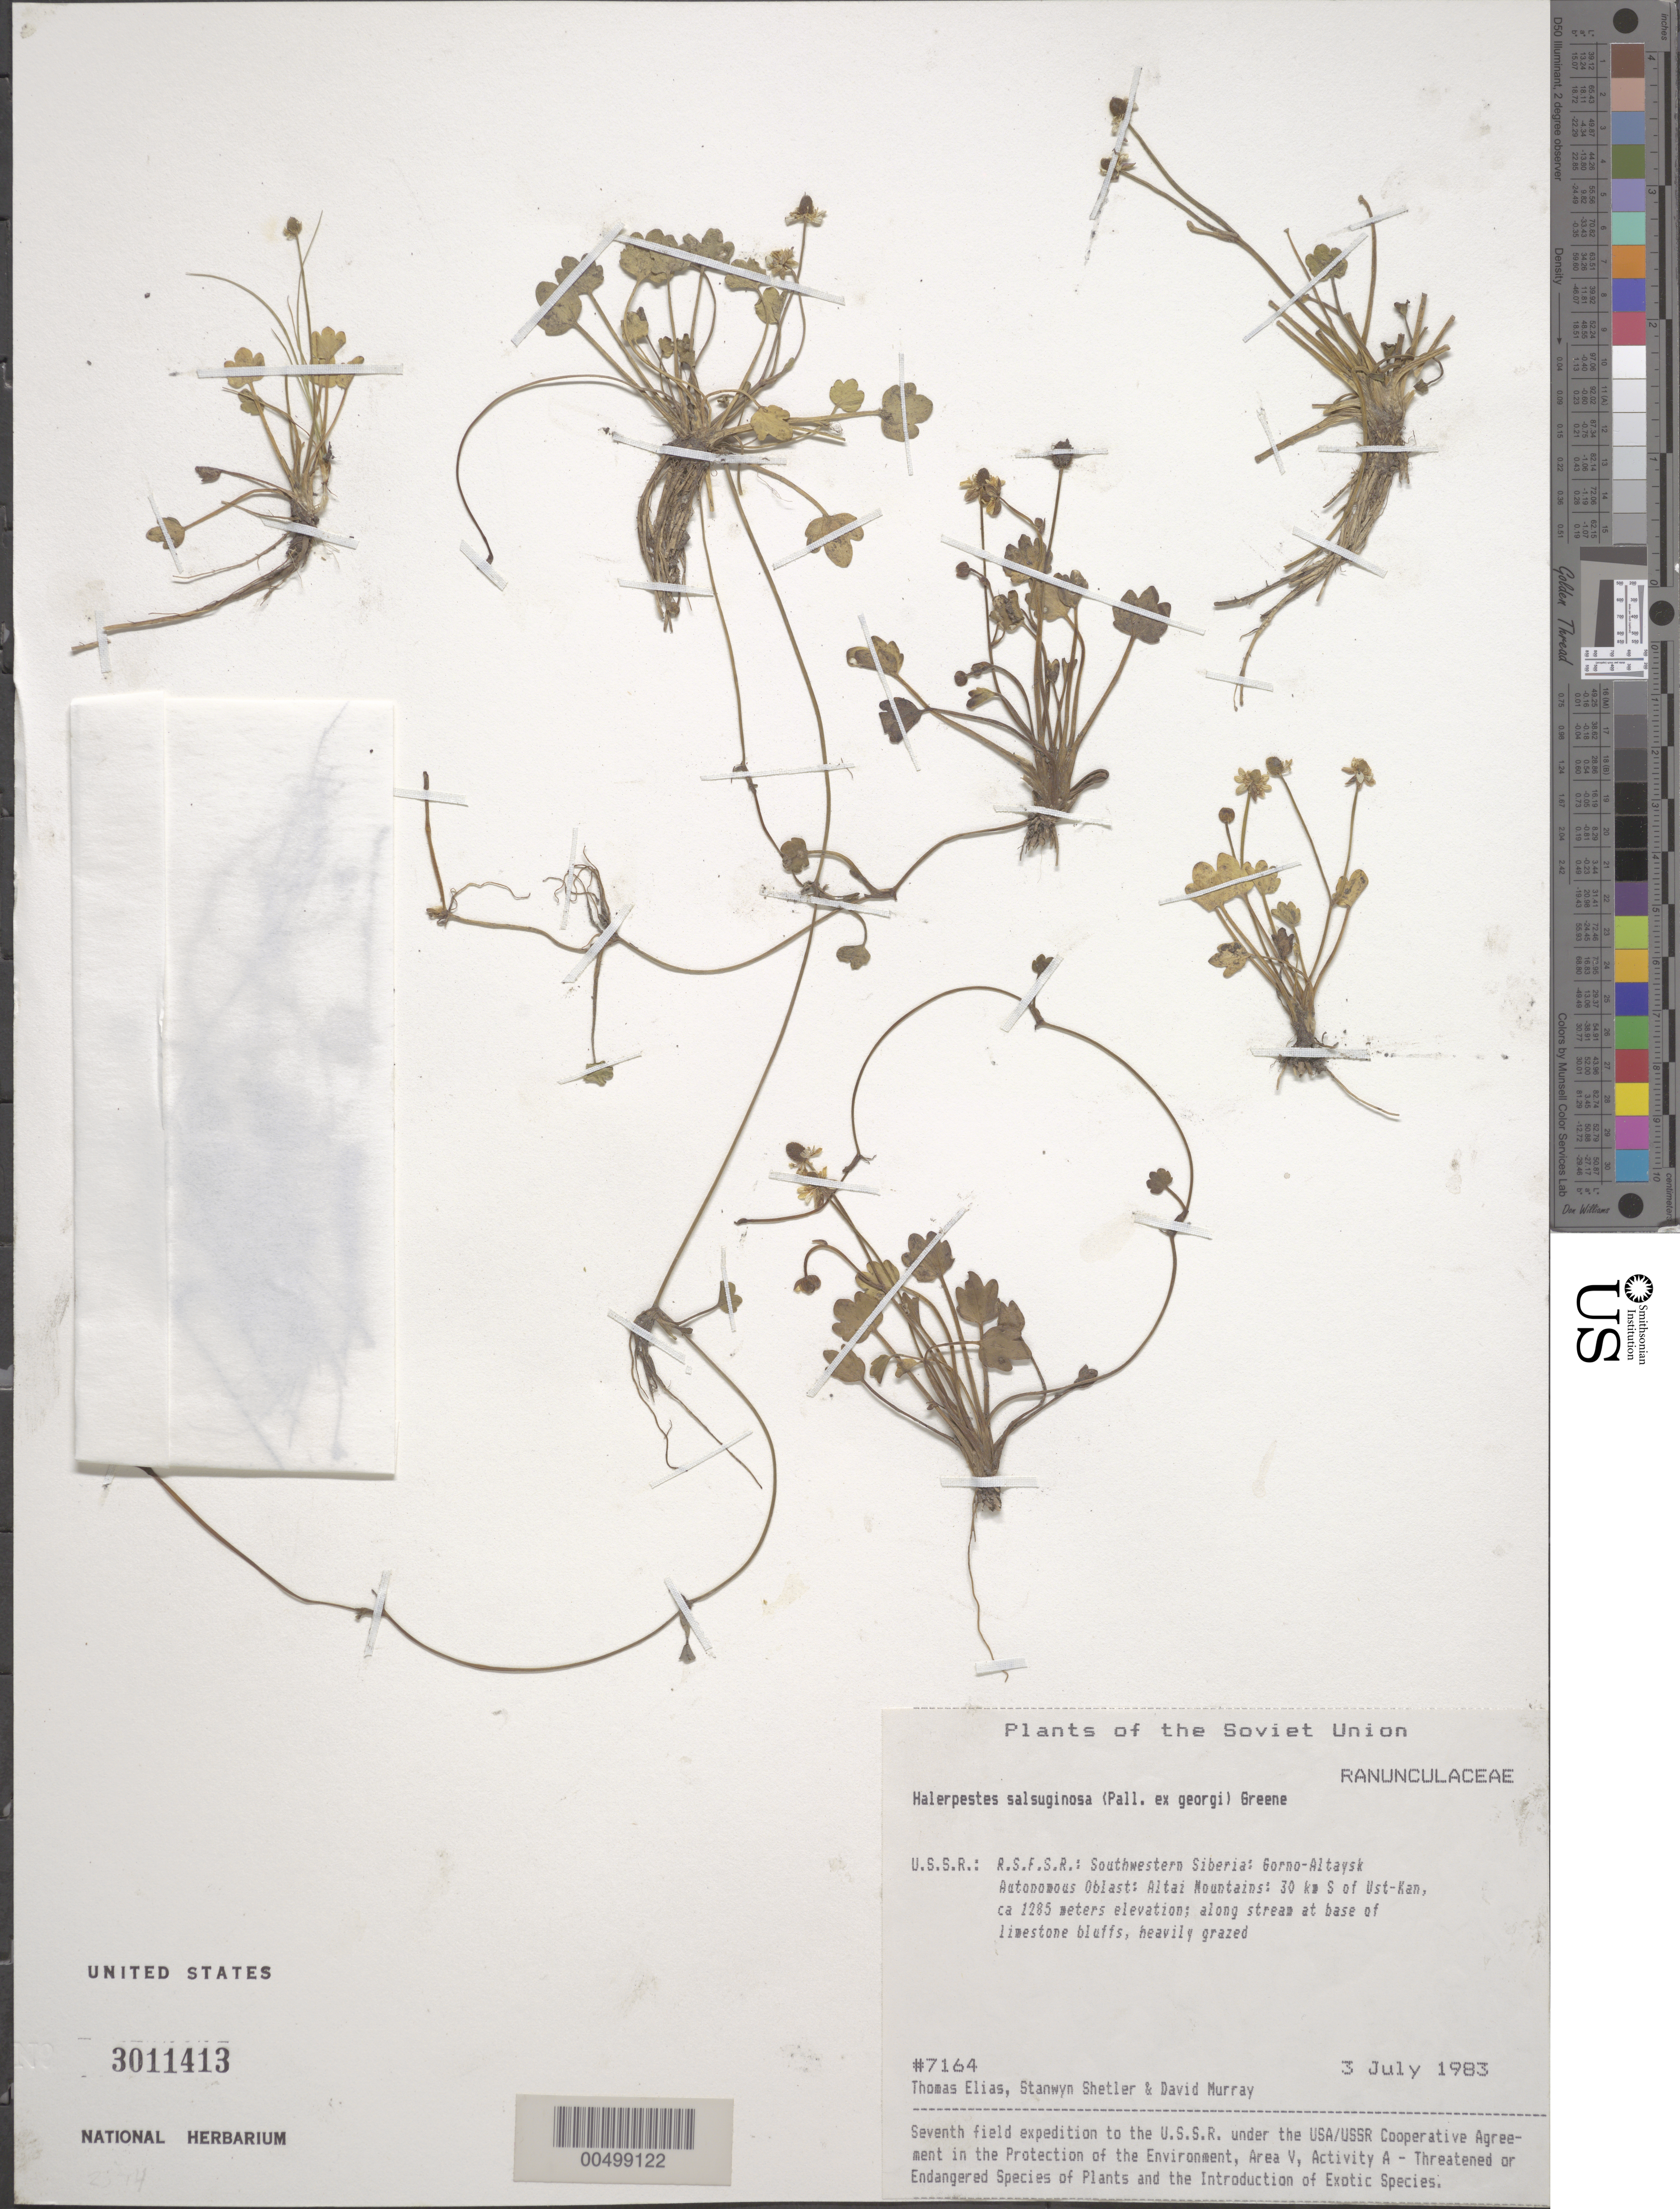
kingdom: Plantae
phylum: Tracheophyta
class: Magnoliopsida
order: Ranunculales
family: Ranunculaceae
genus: Halerpestes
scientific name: Halerpestes salsuginosa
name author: (Pall. ex Georgi) Greene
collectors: T. Elias, S. Shetler & D. F. Murray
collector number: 7164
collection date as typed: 03 Jul 1983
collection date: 1983-07-03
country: Russian Federation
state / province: Altai Republic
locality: Altai Mountains, 30 km S of Ust-Kan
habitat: along stream at base of limestone bluffs, heavily grazed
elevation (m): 1285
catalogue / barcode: US 3011413